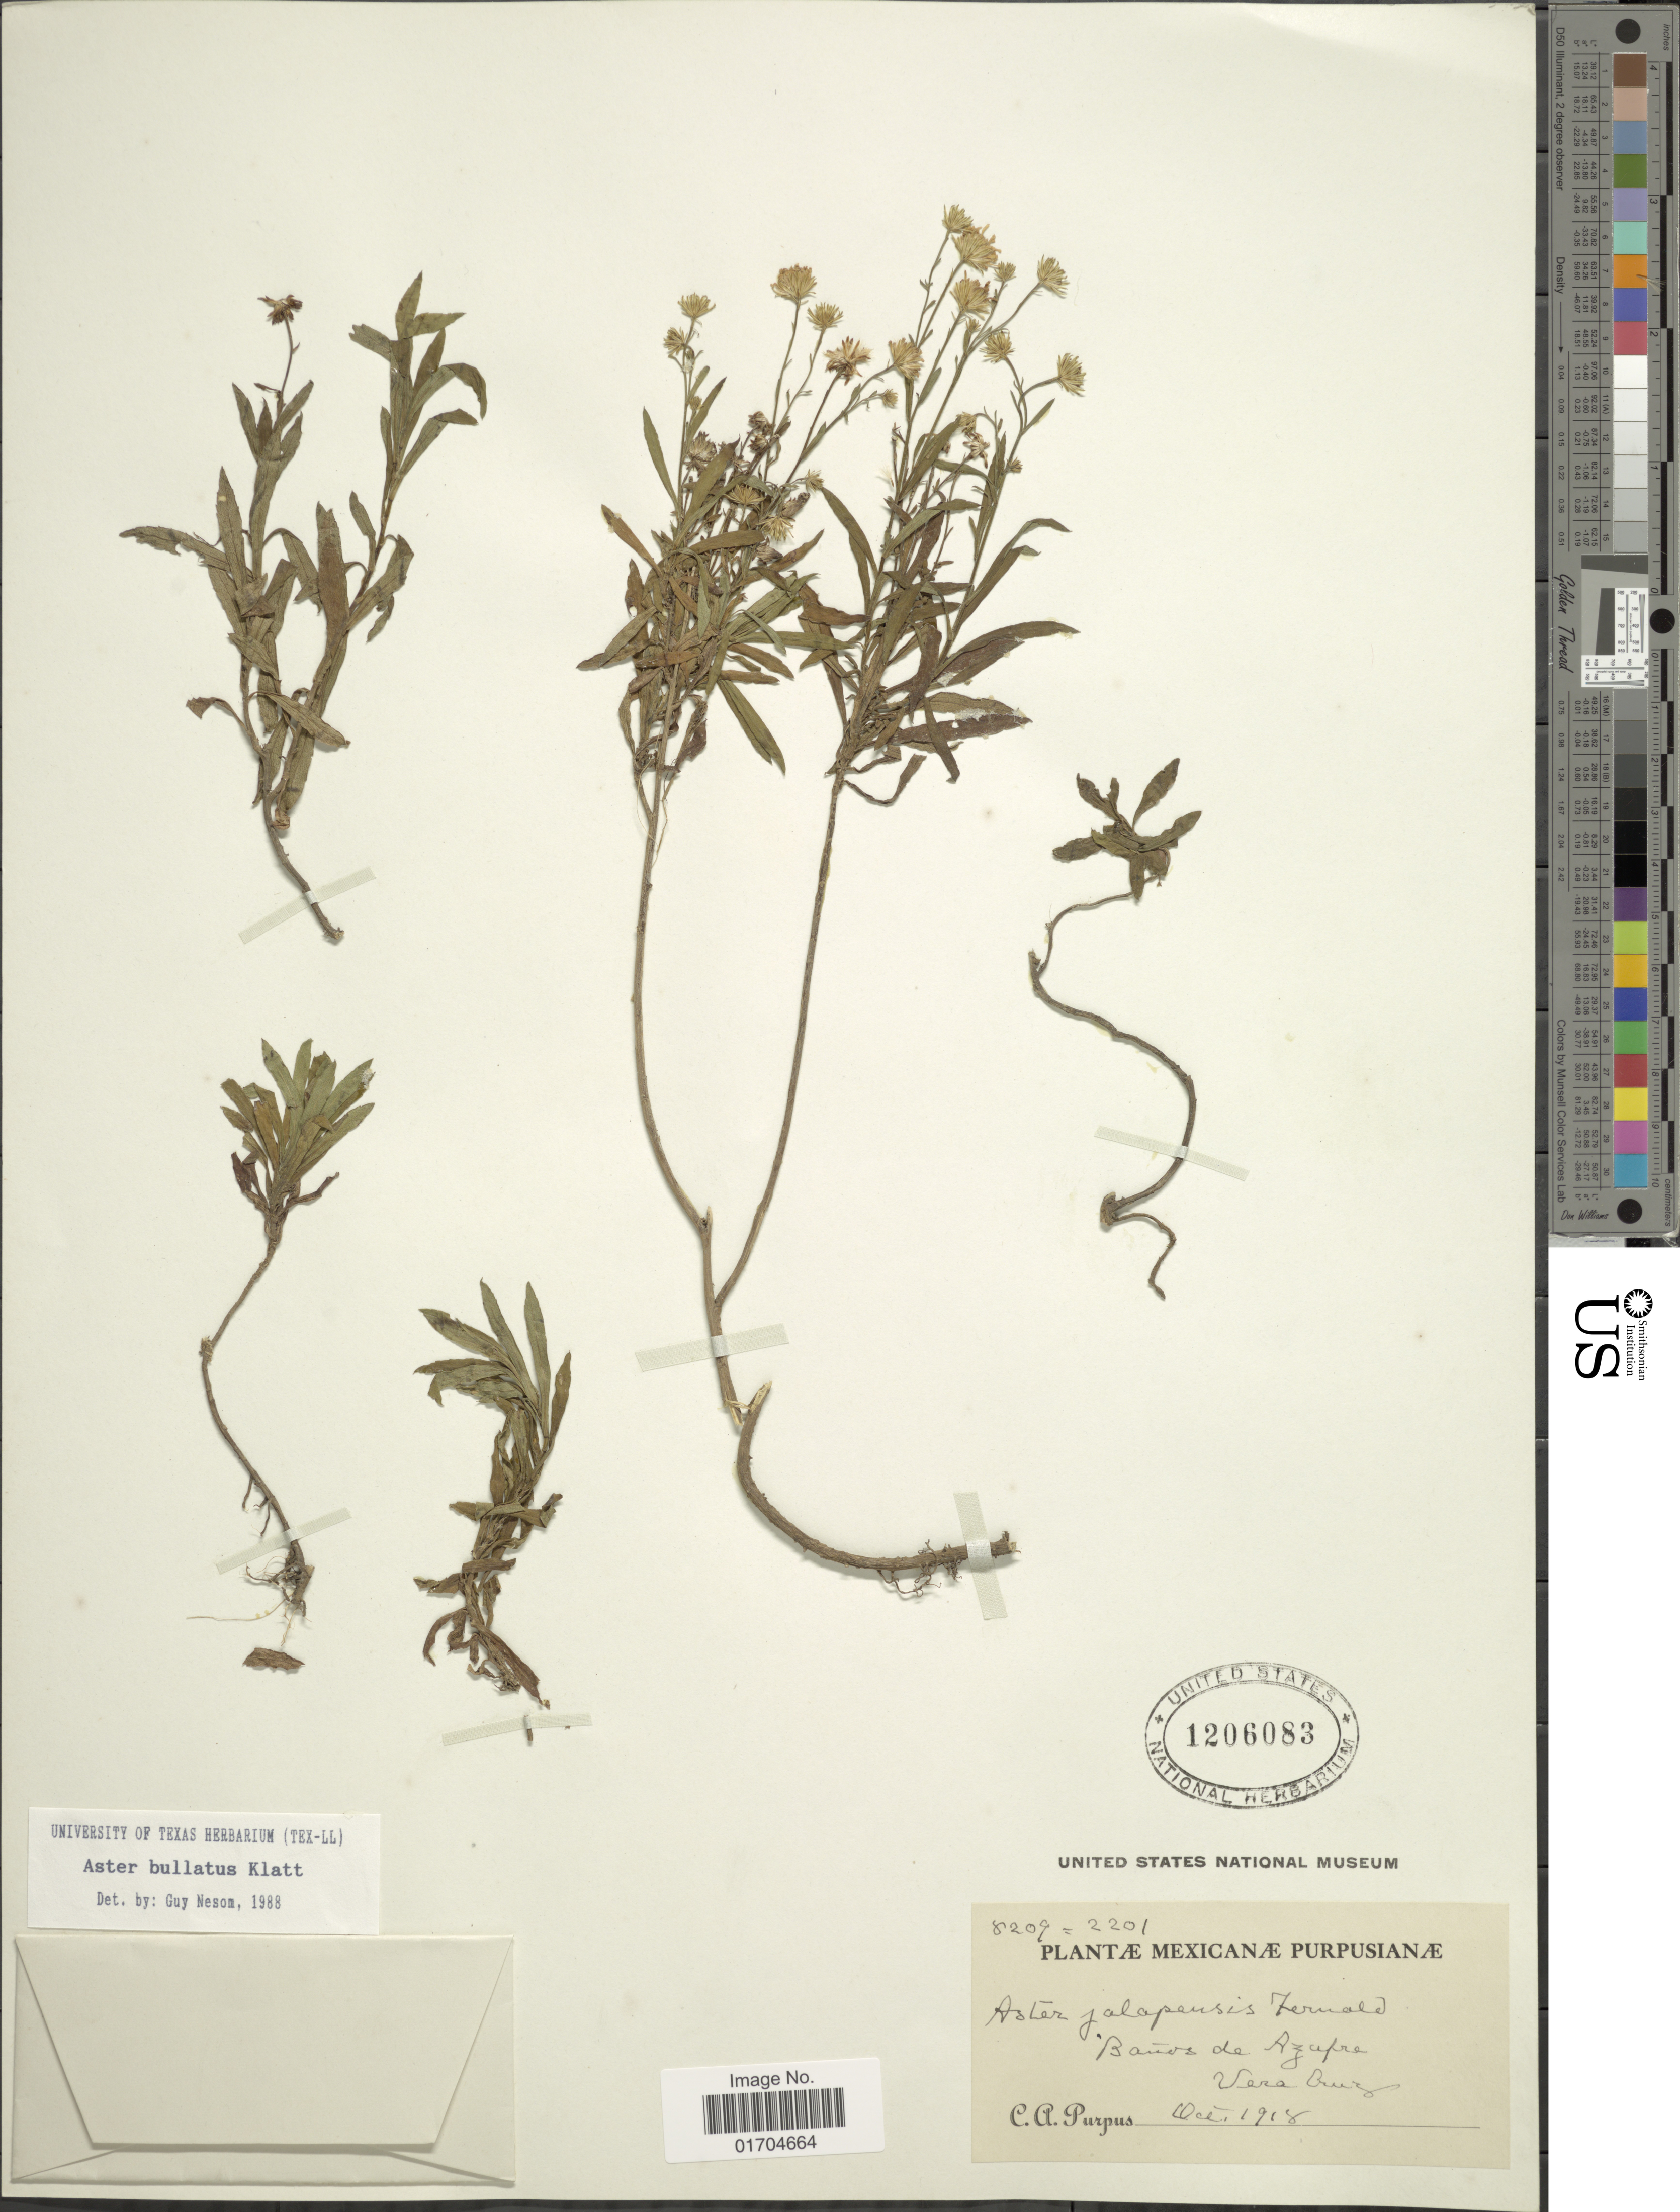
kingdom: Plantae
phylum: Tracheophyta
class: Magnoliopsida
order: Asterales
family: Asteraceae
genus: Symphyotrichum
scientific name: Symphyotrichum bullatum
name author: (Klatt) G.L. Nesom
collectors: C. A. Purpus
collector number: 2201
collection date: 1906-10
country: Mexico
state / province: Veracruz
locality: Mexicanae Purpusianae. Banos de Azupra. Vera Cruz.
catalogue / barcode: US 1206083